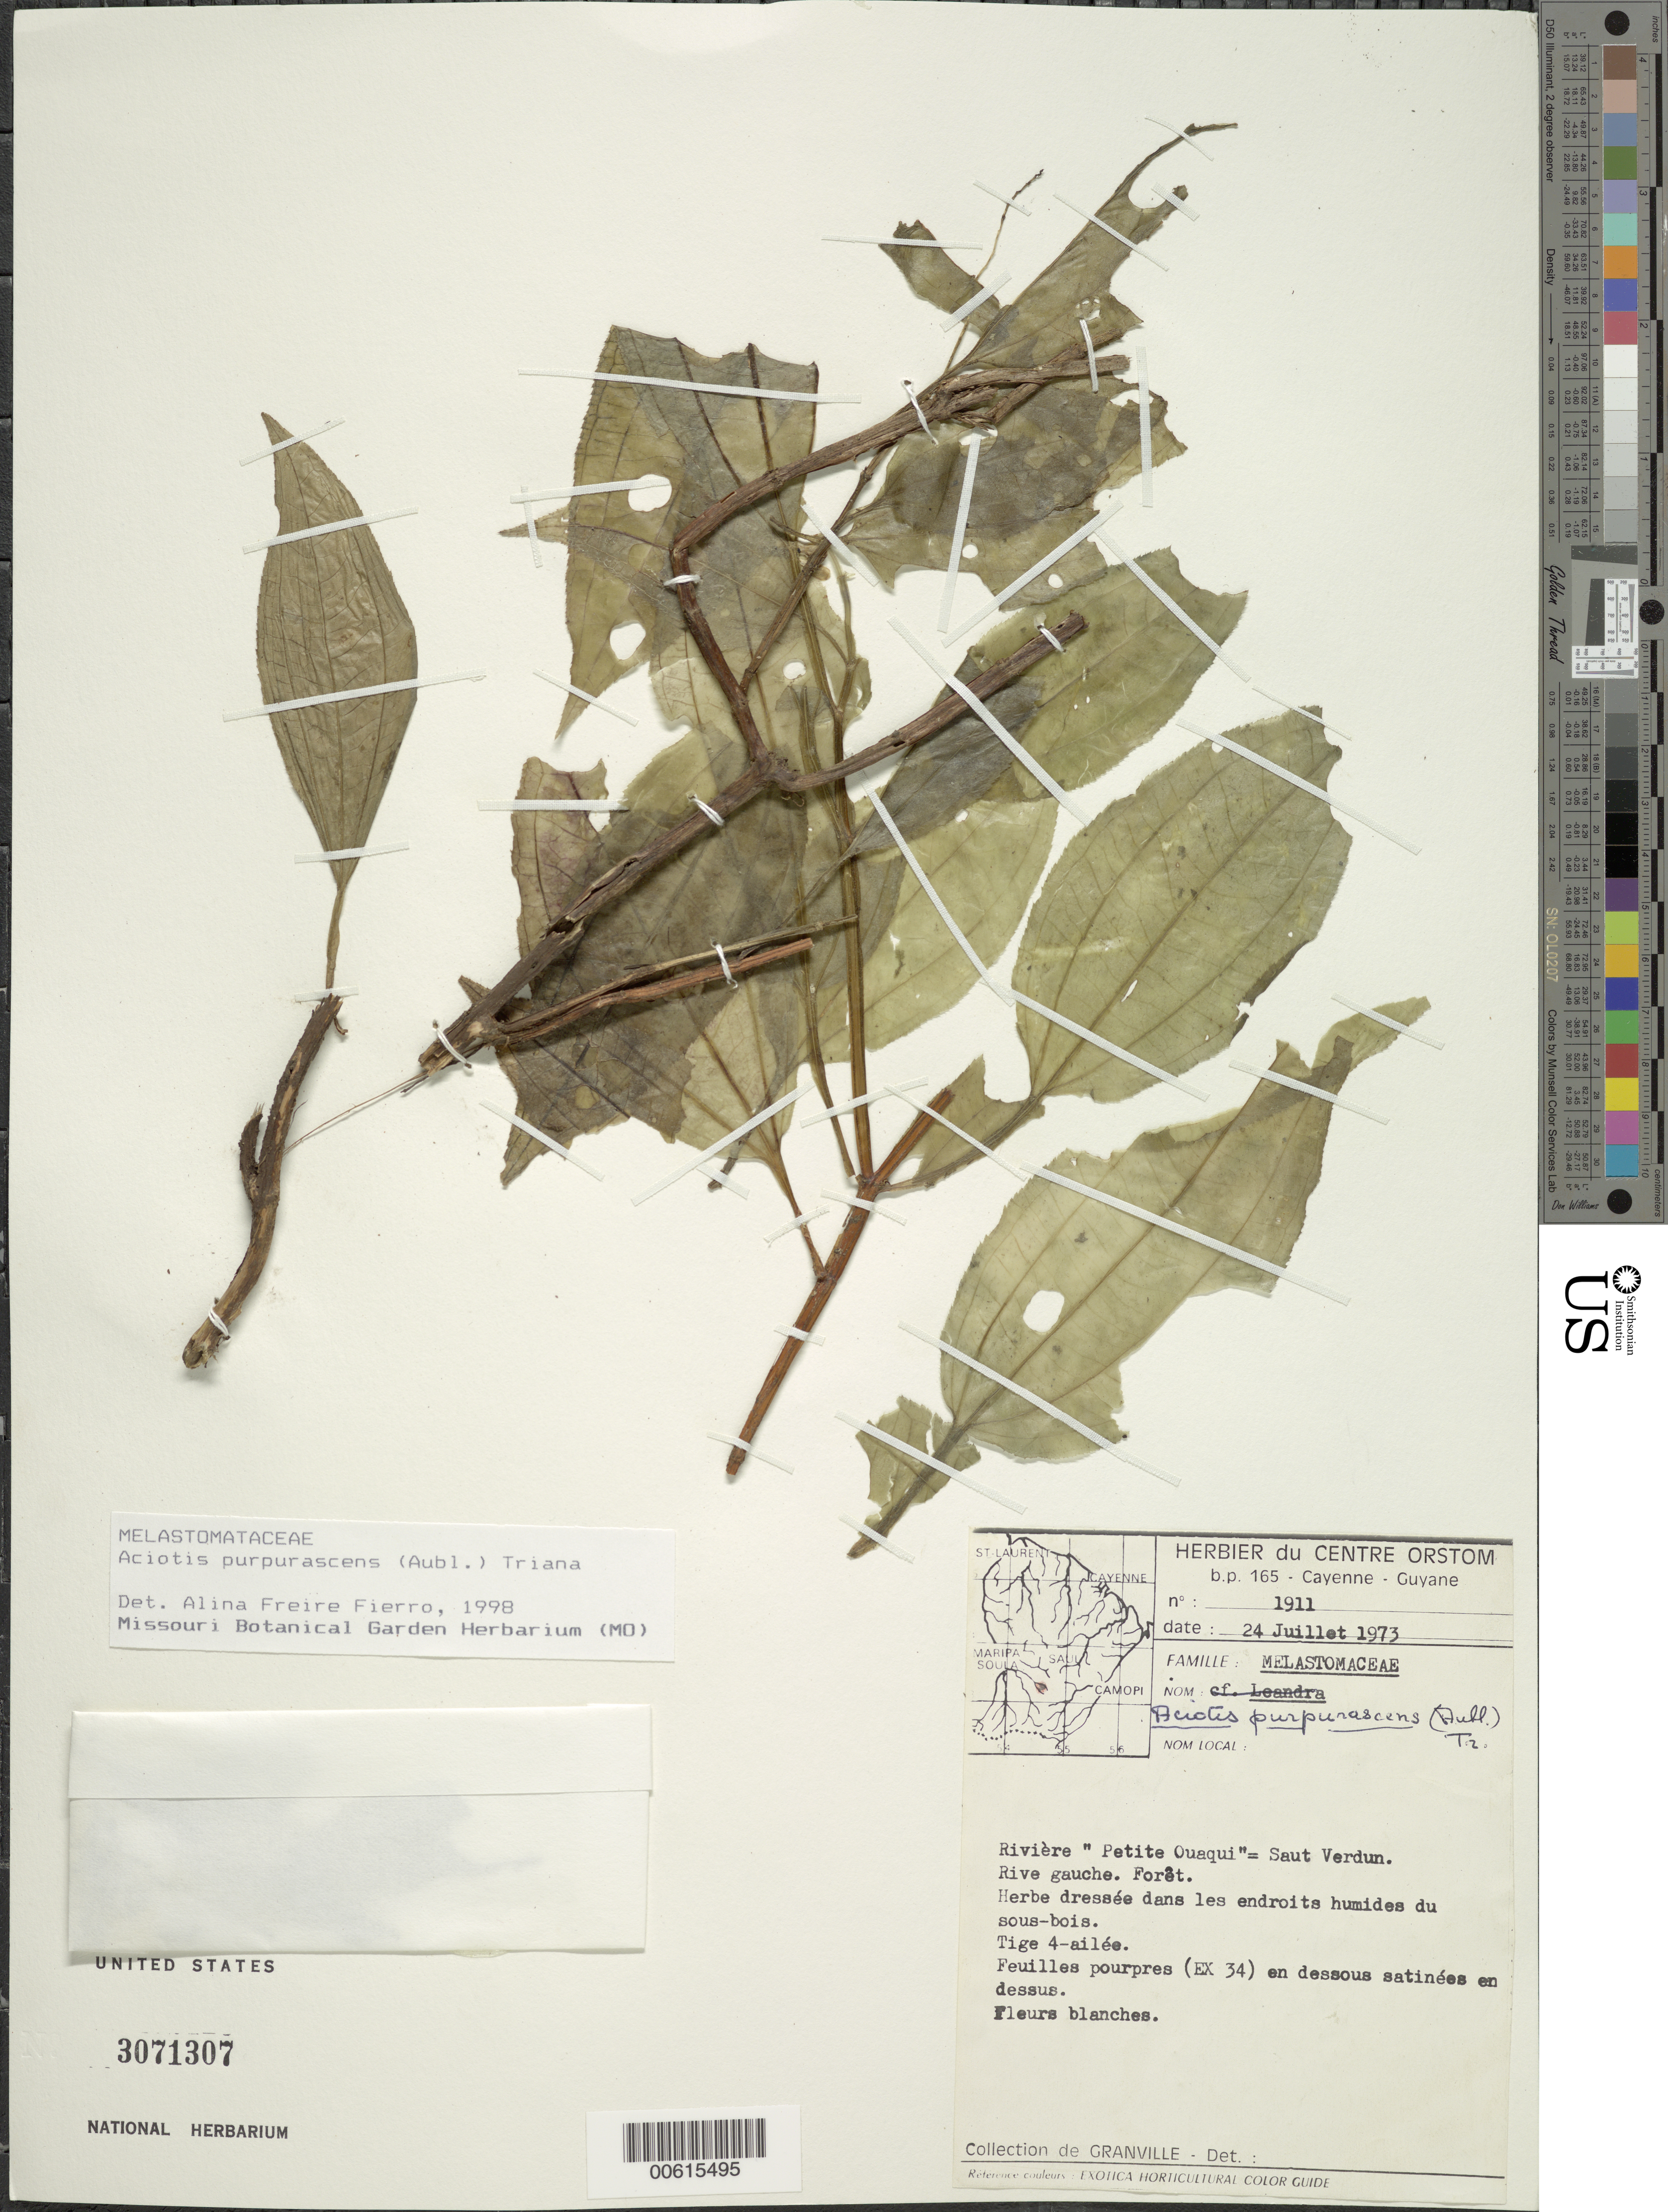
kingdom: Plantae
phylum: Tracheophyta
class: Magnoliopsida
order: Myrtales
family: Melastomataceae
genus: Aciotis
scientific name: Aciotis purpurascens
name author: (Aubl.) Triana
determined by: Freire-Fierro, A.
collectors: J.-J. de Granville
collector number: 1911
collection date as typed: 24-Jul-73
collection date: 1973-07-24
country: French Guiana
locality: Rivière "Petite Ouaqui", Saut Verdun. Rive gauche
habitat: Foret, dand les endroits humides du sous-bois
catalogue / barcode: US 3071307